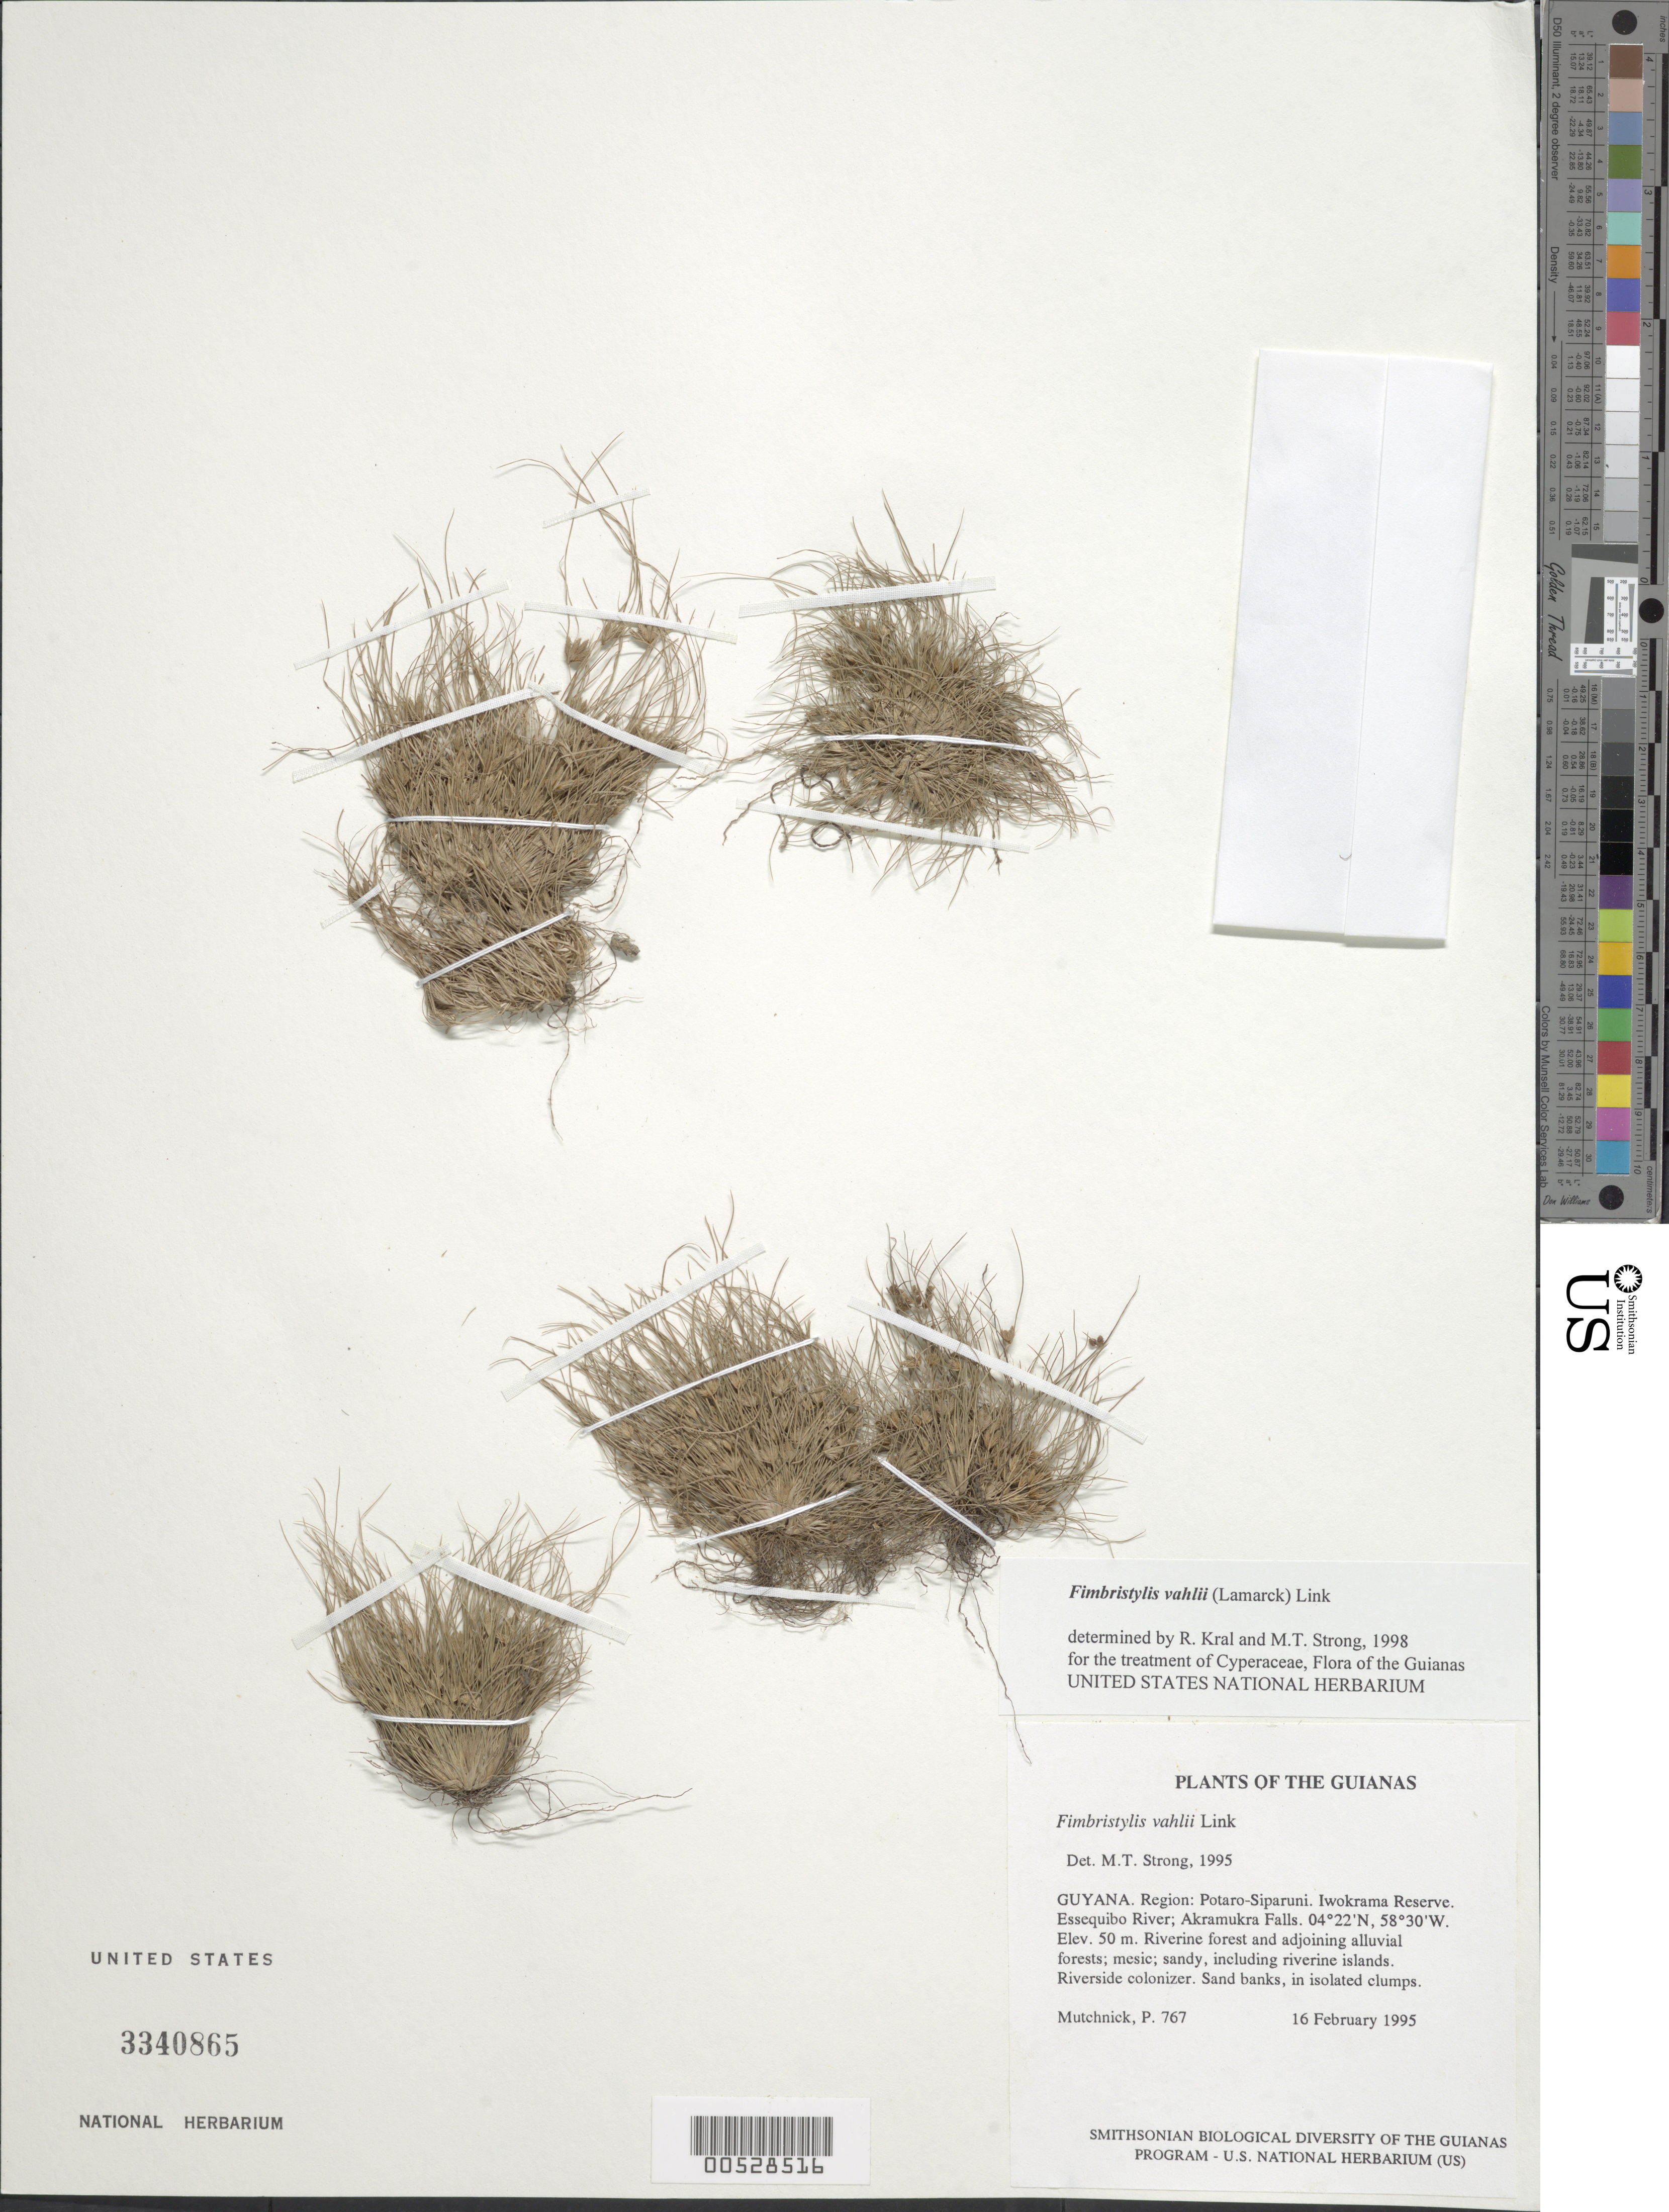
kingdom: Plantae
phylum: Tracheophyta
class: Liliopsida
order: Poales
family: Cyperaceae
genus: Fimbristylis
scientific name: Fimbristylis vahlii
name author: (Lam.) Link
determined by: Strong, M. T., (US), Smithsonian Institution - National Museum of Natural History (UNITED STATES)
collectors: P. Mutchnick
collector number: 767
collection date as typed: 16 February 1995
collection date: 1995-02-16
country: Guyana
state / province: Potaro-Siparuni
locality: Iwokrama Reserve. Essequibo River; Akramukra Falls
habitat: Riverine forest and adjoining alluvial forests; mesic; sandy, including riverine islands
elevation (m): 50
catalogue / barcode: US 3340865